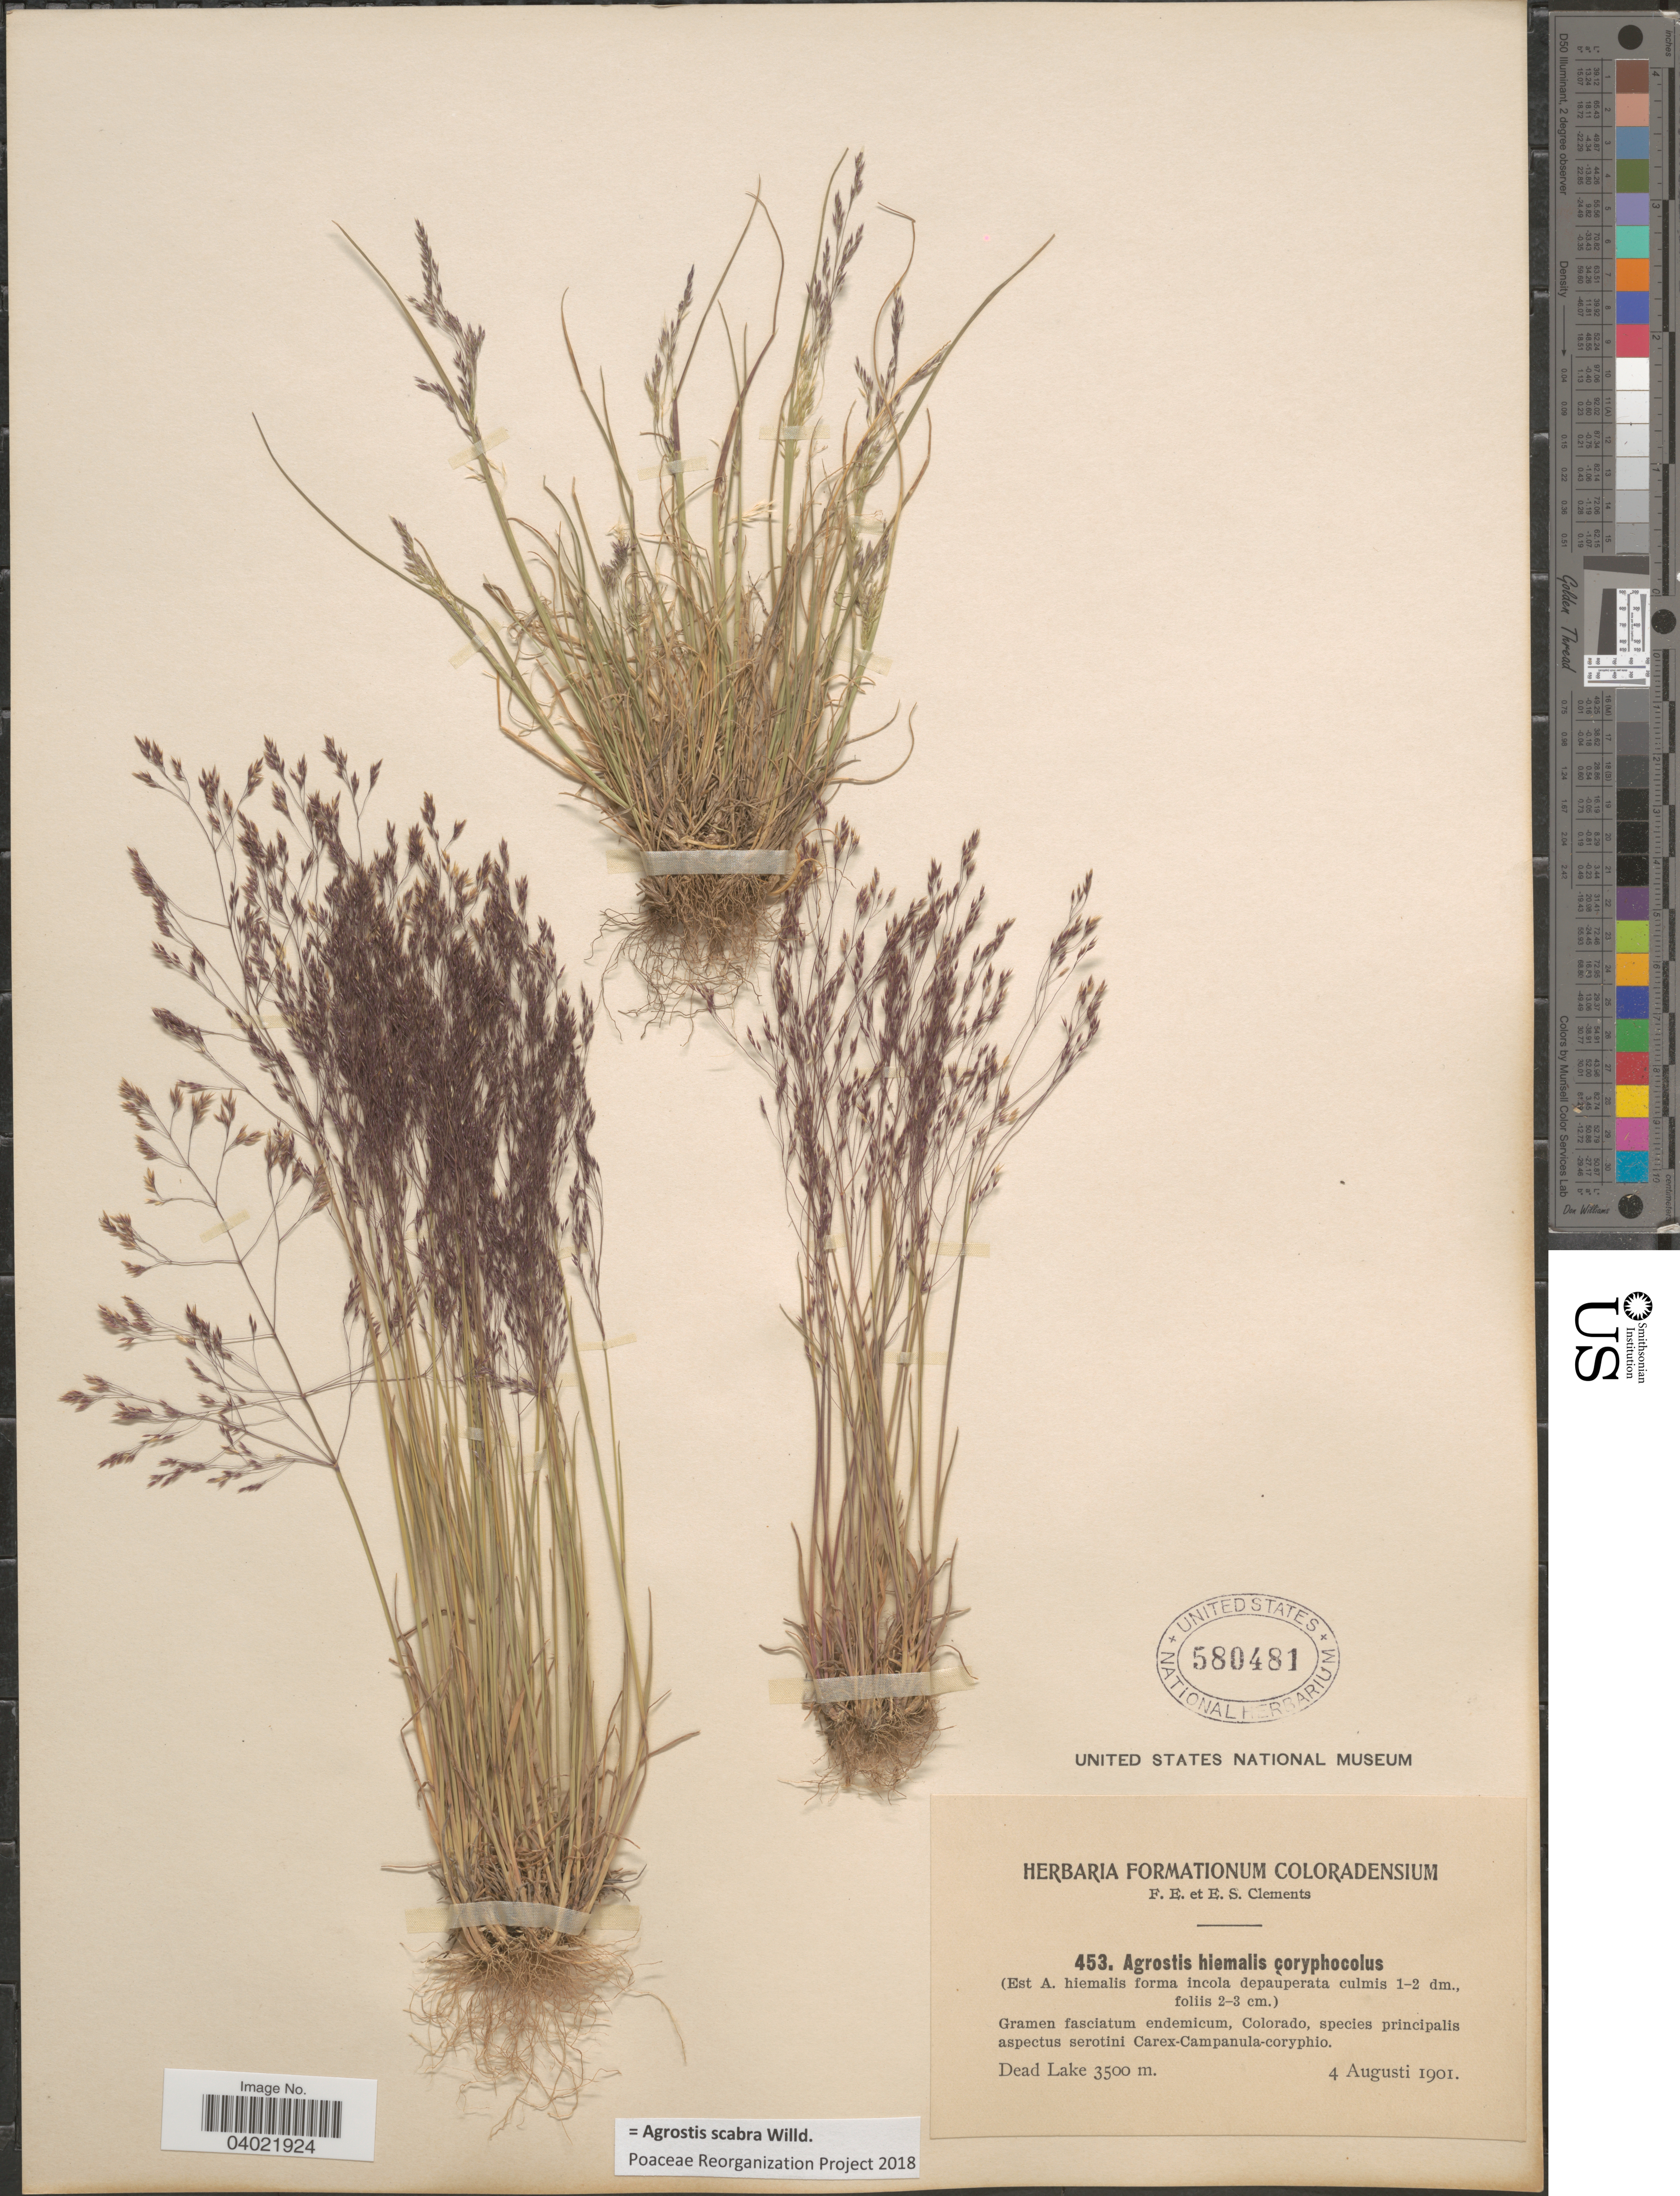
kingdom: Plantae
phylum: Tracheophyta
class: Liliopsida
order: Poales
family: Poaceae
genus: Agrostis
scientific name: Agrostis scabra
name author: Willd.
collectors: F. E. Clements & E. S. Clements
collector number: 453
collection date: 1901-08-04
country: United States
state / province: Colorado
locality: Dead Lake.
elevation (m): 3500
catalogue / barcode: US 580481